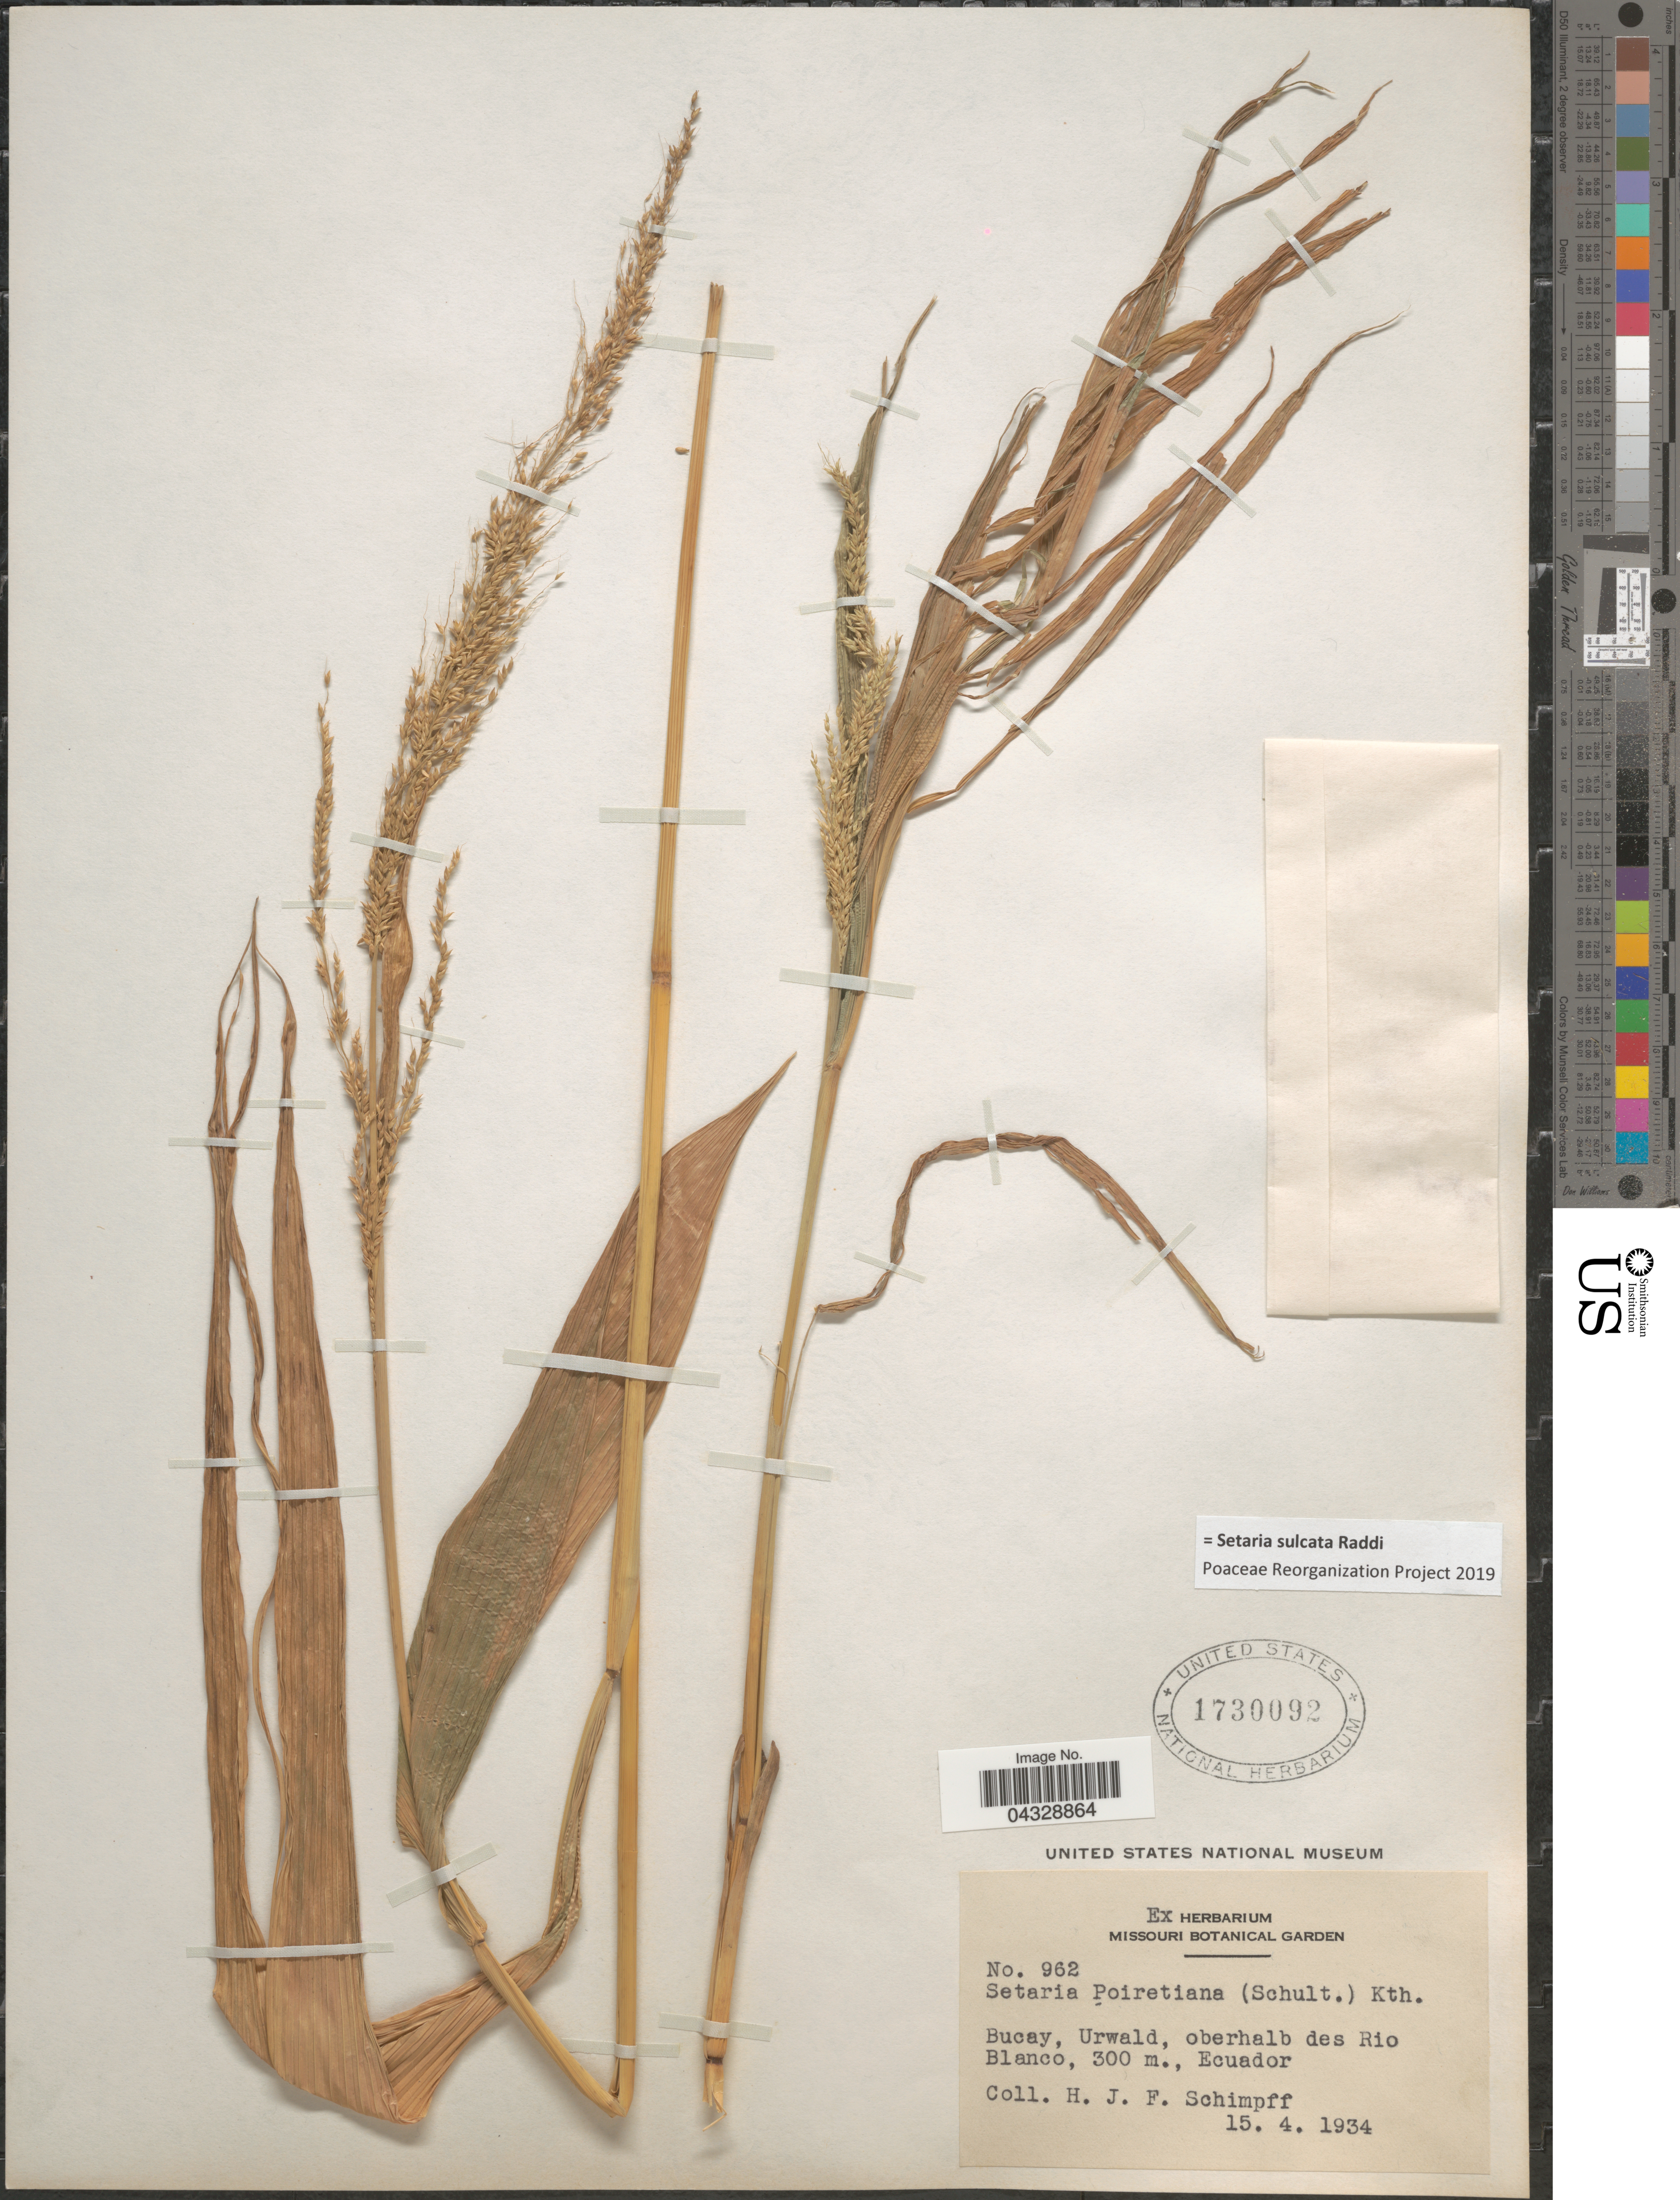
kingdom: Plantae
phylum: Tracheophyta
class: Liliopsida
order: Poales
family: Poaceae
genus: Setaria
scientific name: Setaria sulcata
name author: Raddi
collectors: H. Schimpff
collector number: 962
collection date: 1934-04-15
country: Ecuador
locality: Bucay, Urwald, oberhalb des Rio Blanco.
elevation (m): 300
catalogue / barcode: US 1730092